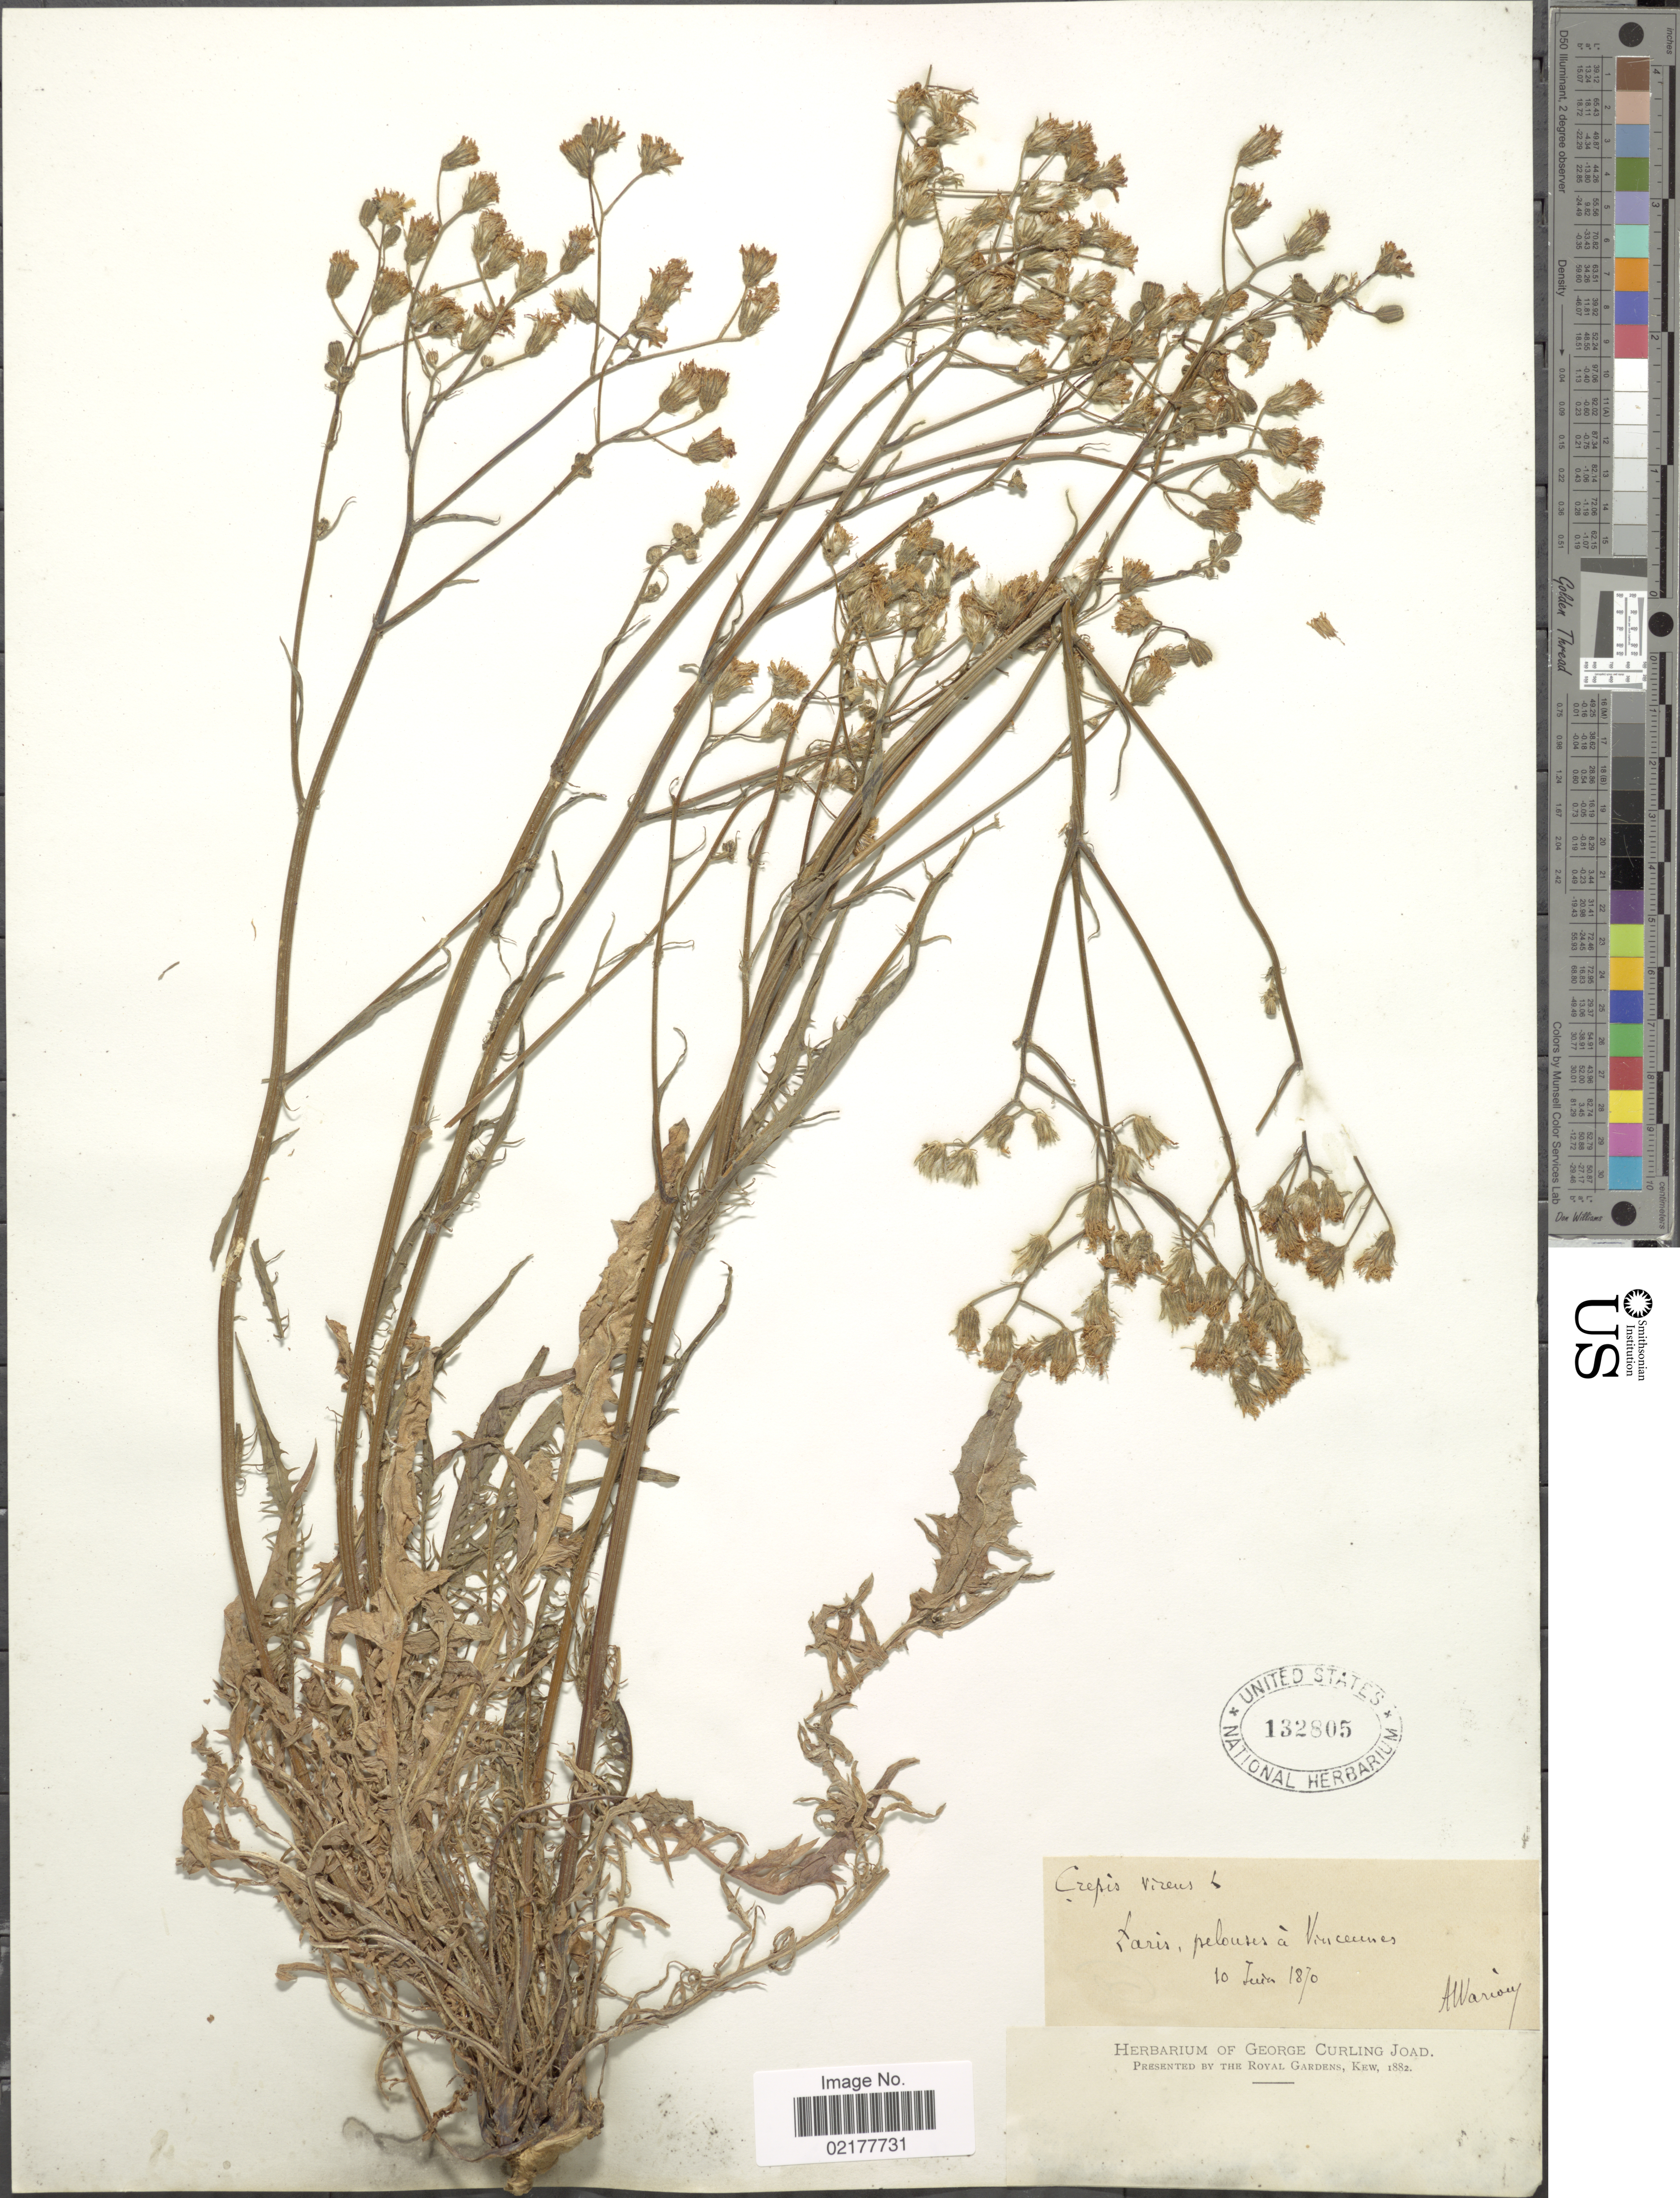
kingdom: Plantae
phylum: Tracheophyta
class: Magnoliopsida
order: Asterales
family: Asteraceae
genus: Crepis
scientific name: Crepis capillaris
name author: (L.) Wallr.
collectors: A. Warion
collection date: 1870-06-10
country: France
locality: Laris [Paris[unsure placement]], pelouses a Vinceunes[interpreted]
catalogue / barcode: US 132805